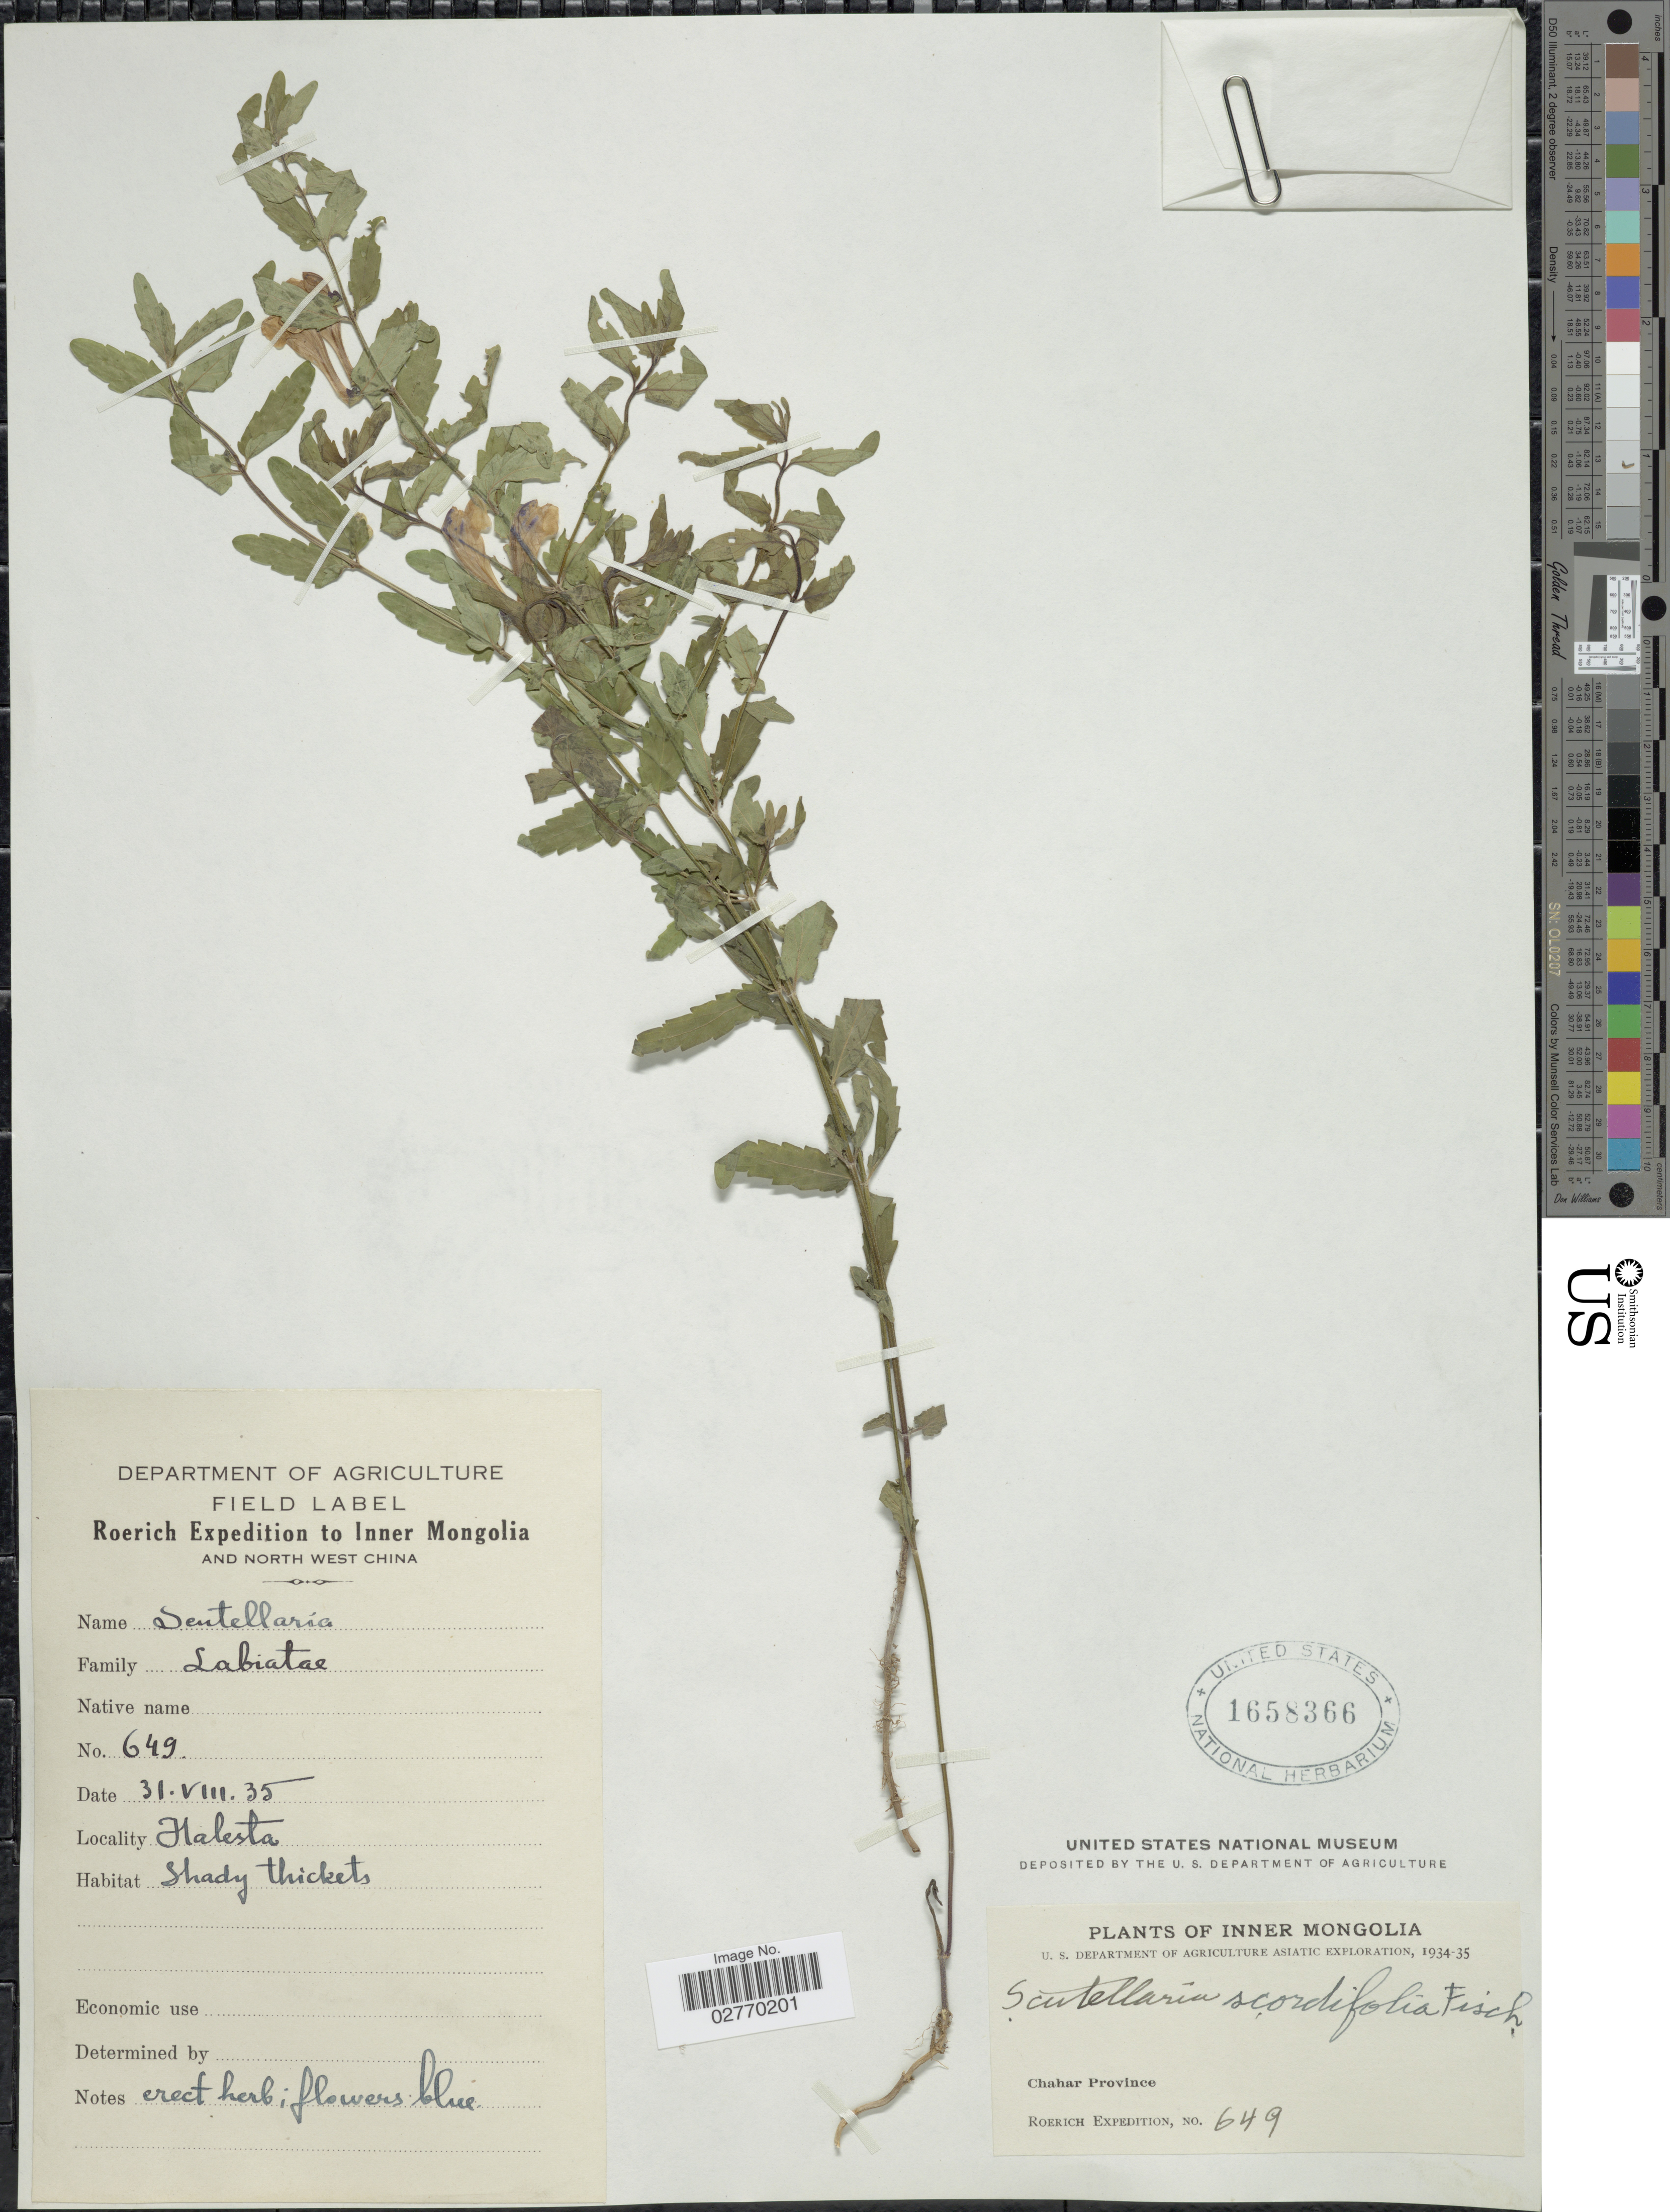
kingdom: Plantae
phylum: Tracheophyta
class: Magnoliopsida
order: Lamiales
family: Lamiaceae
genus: Scutellaria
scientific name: Scutellaria scordiifolia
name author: Fisch. ex Schrank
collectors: Roerich Expedition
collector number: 649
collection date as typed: Transcribed d/m/y: 31/8/35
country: China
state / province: Nei Monggol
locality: Inner Mongolia and North West China. Halesta, Chahar Province.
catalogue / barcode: US 1658366